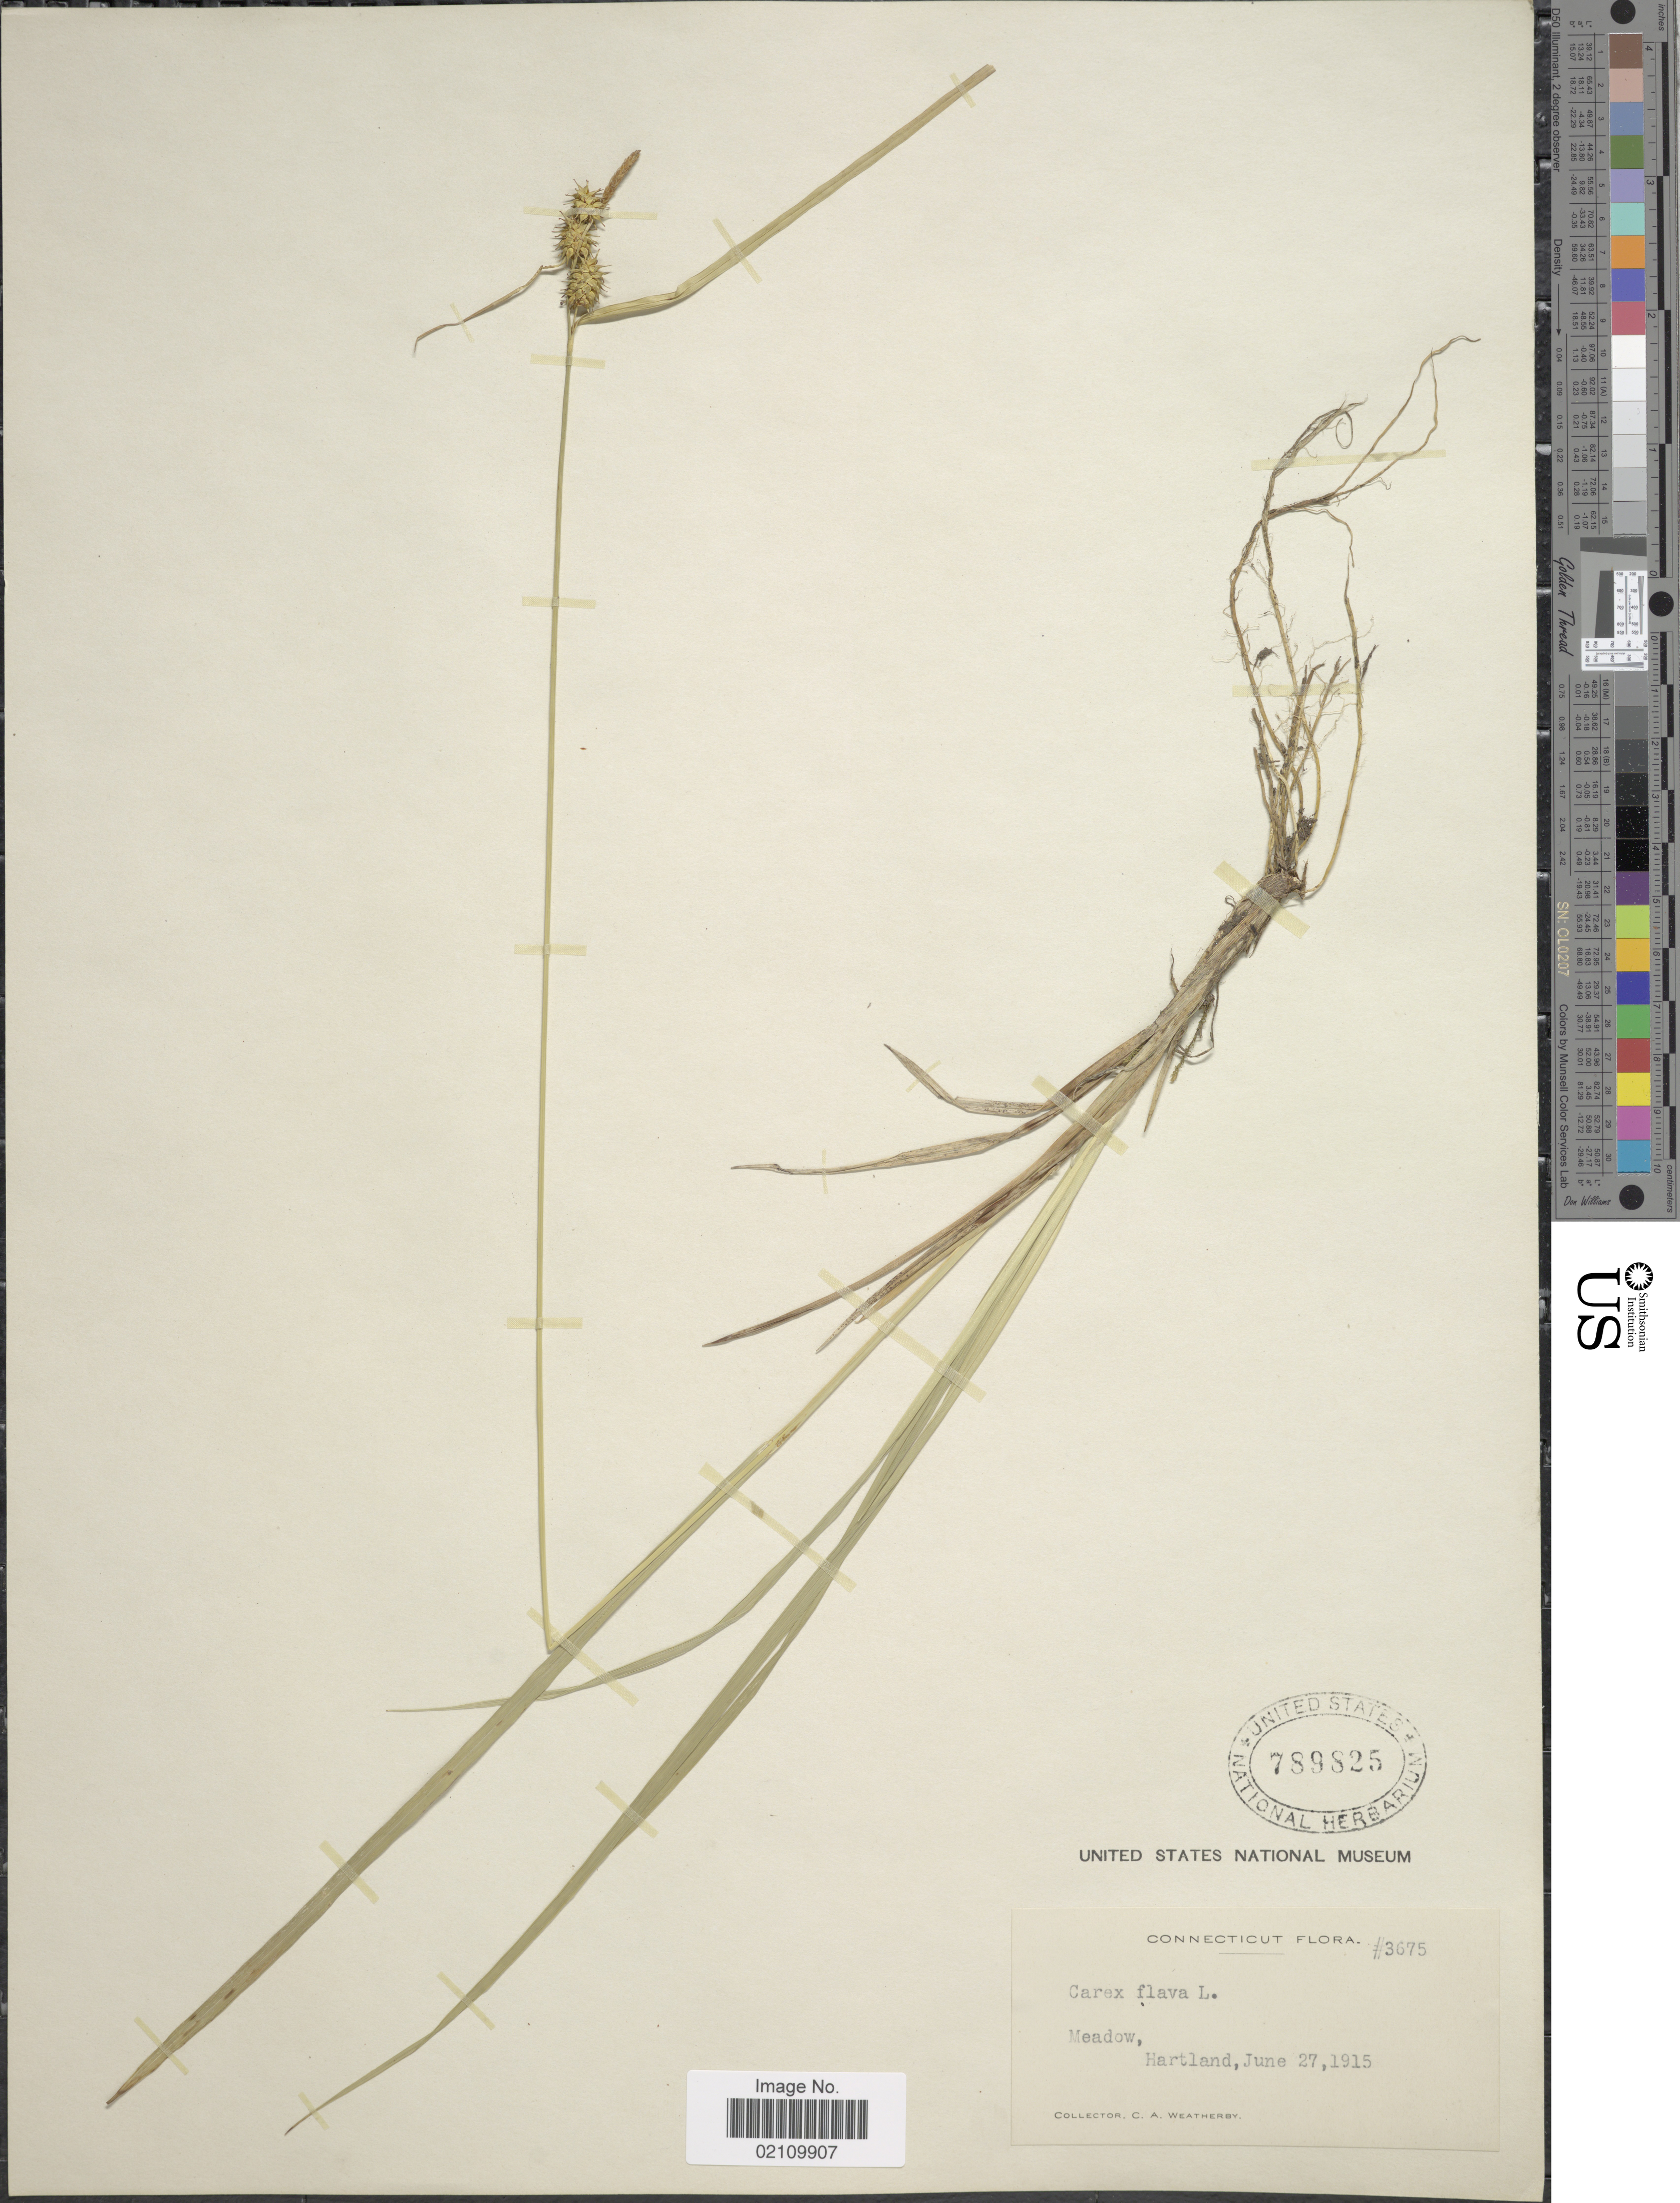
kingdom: Plantae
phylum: Tracheophyta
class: Liliopsida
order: Poales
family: Cyperaceae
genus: Carex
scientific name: Carex flava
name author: L.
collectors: C. A. Weatherby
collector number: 3675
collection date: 1915-06-27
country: United States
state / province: Connecticut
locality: Meadow, Hartland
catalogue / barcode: US 789825